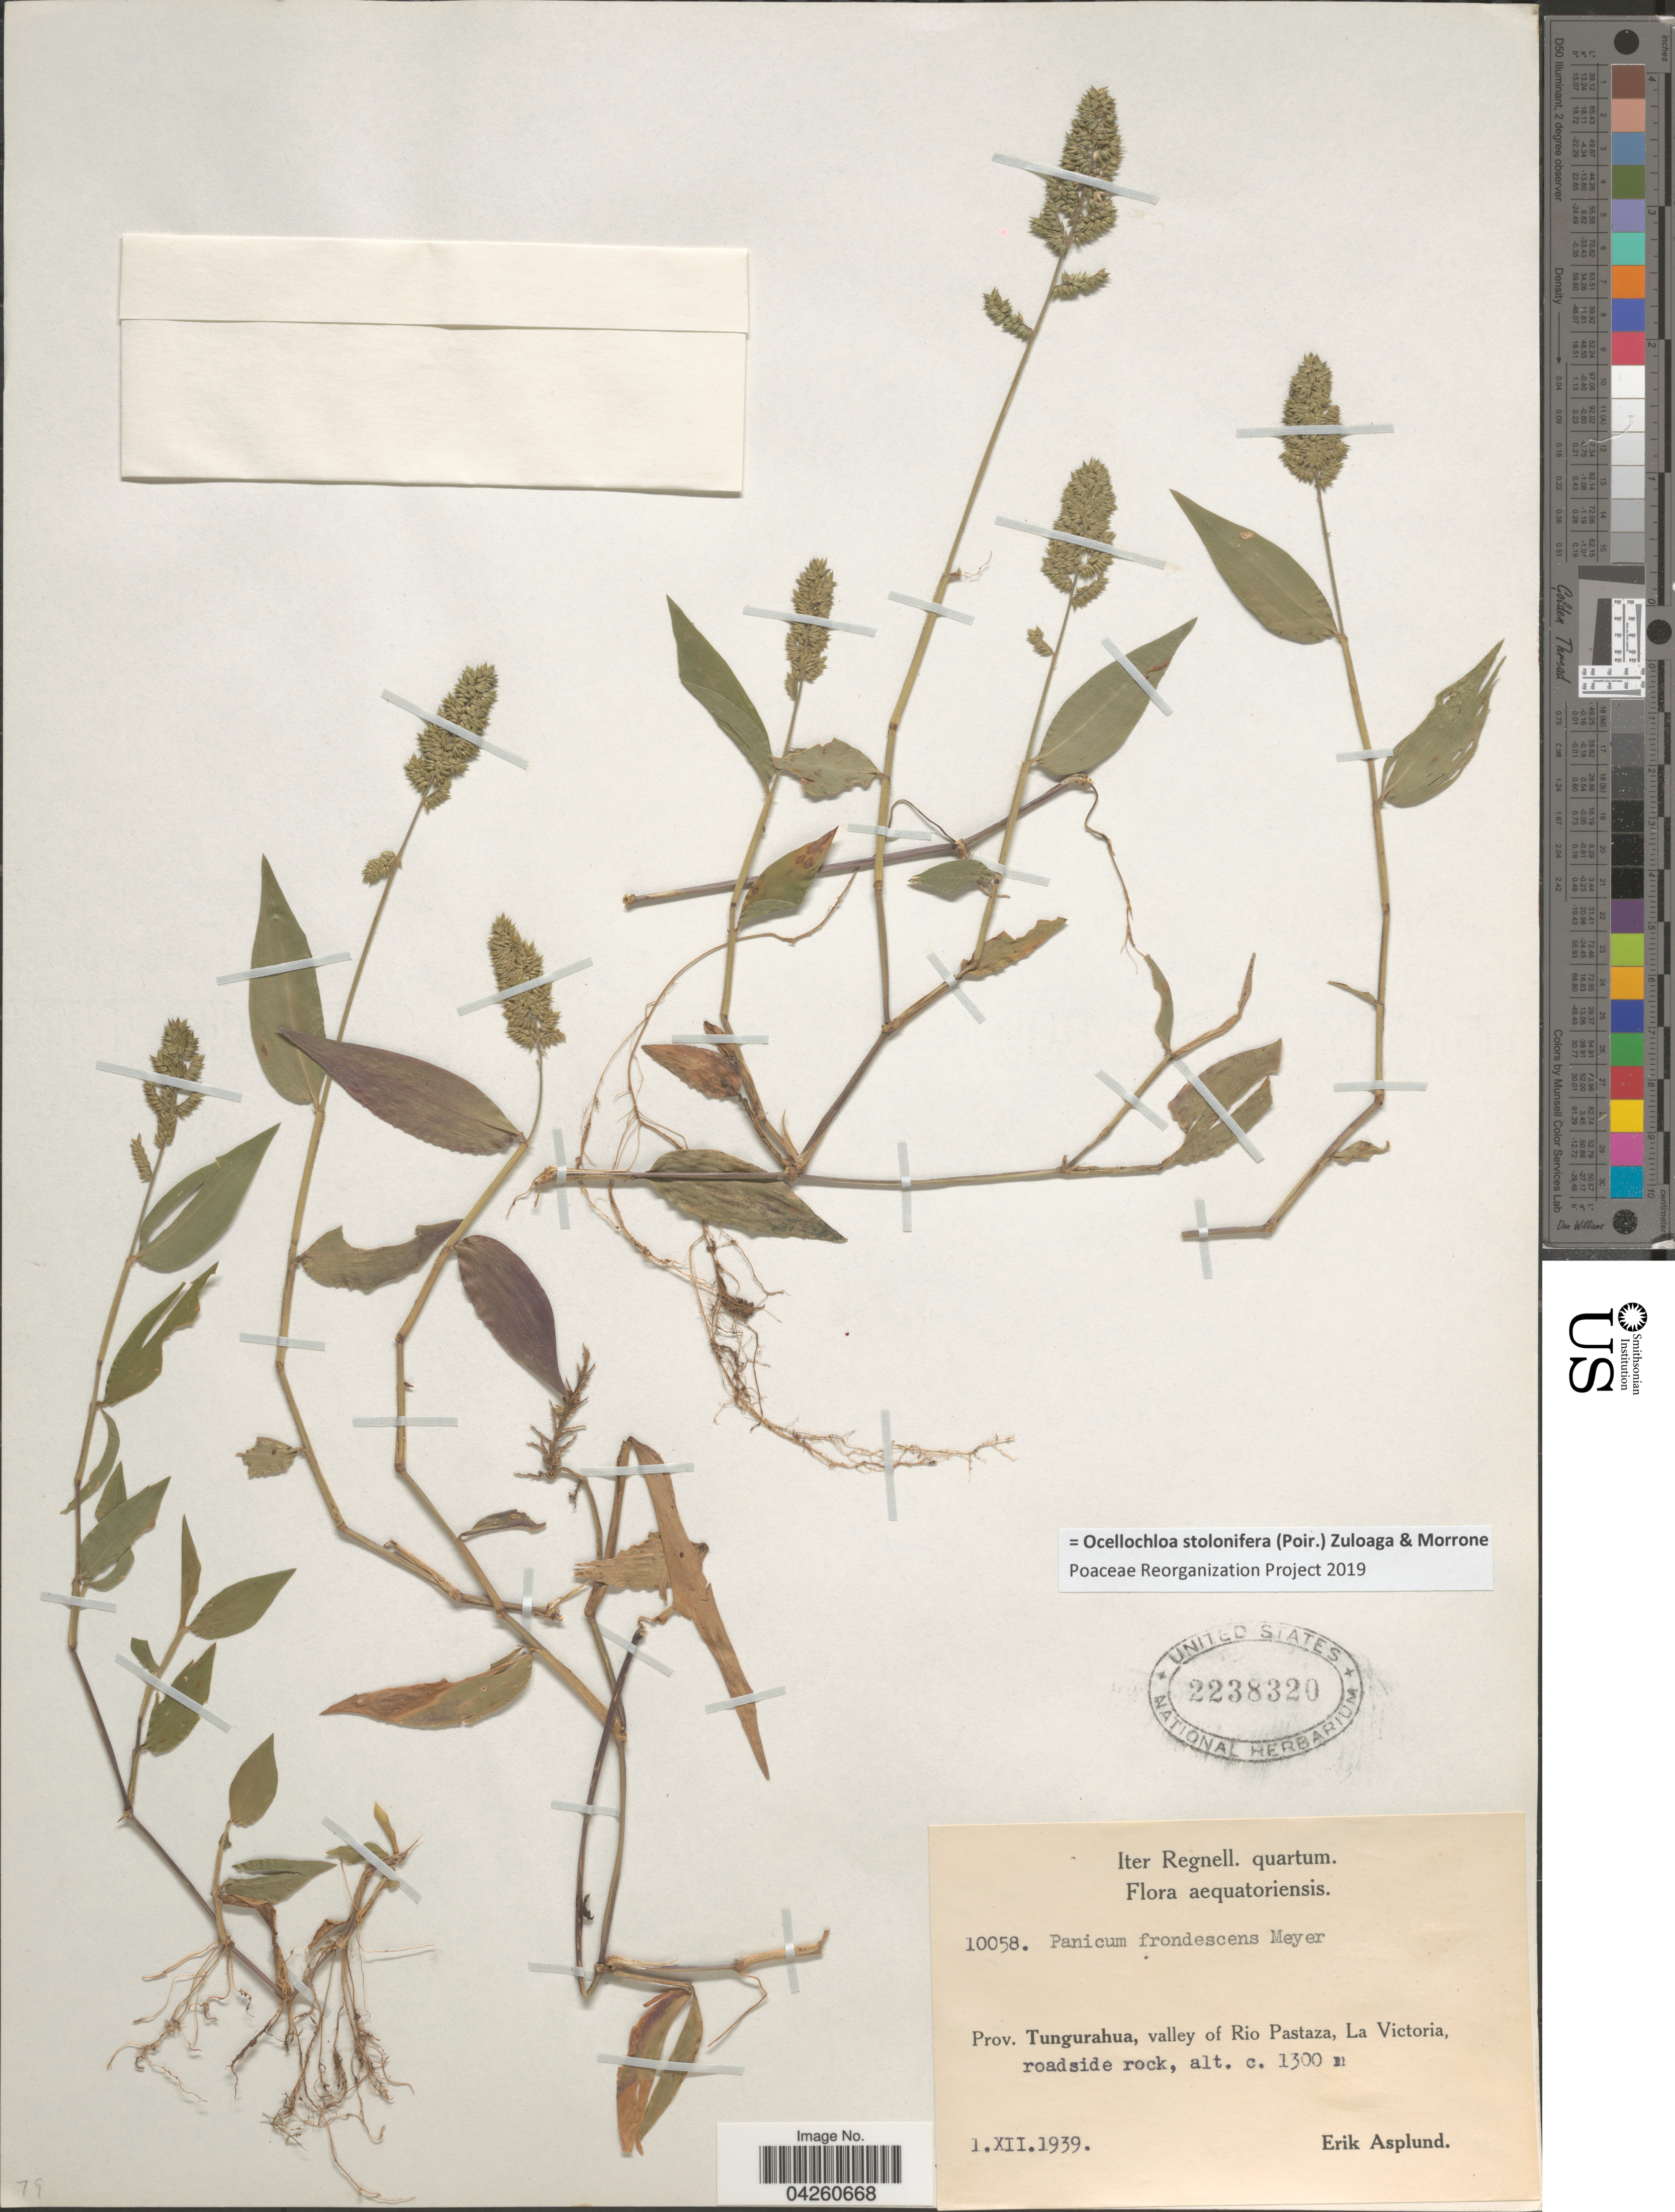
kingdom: Plantae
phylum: Tracheophyta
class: Liliopsida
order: Poales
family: Poaceae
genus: Ocellochloa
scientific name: Ocellochloa stolonifera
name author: (Poir.) Zuloaga & Morrone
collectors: E. Asplund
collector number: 10058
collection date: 1939-12-01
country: Ecuador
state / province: Tungurahua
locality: Valley of Rio Pastaza, La Victoria, roadside rock.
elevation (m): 1300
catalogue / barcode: US 2238320